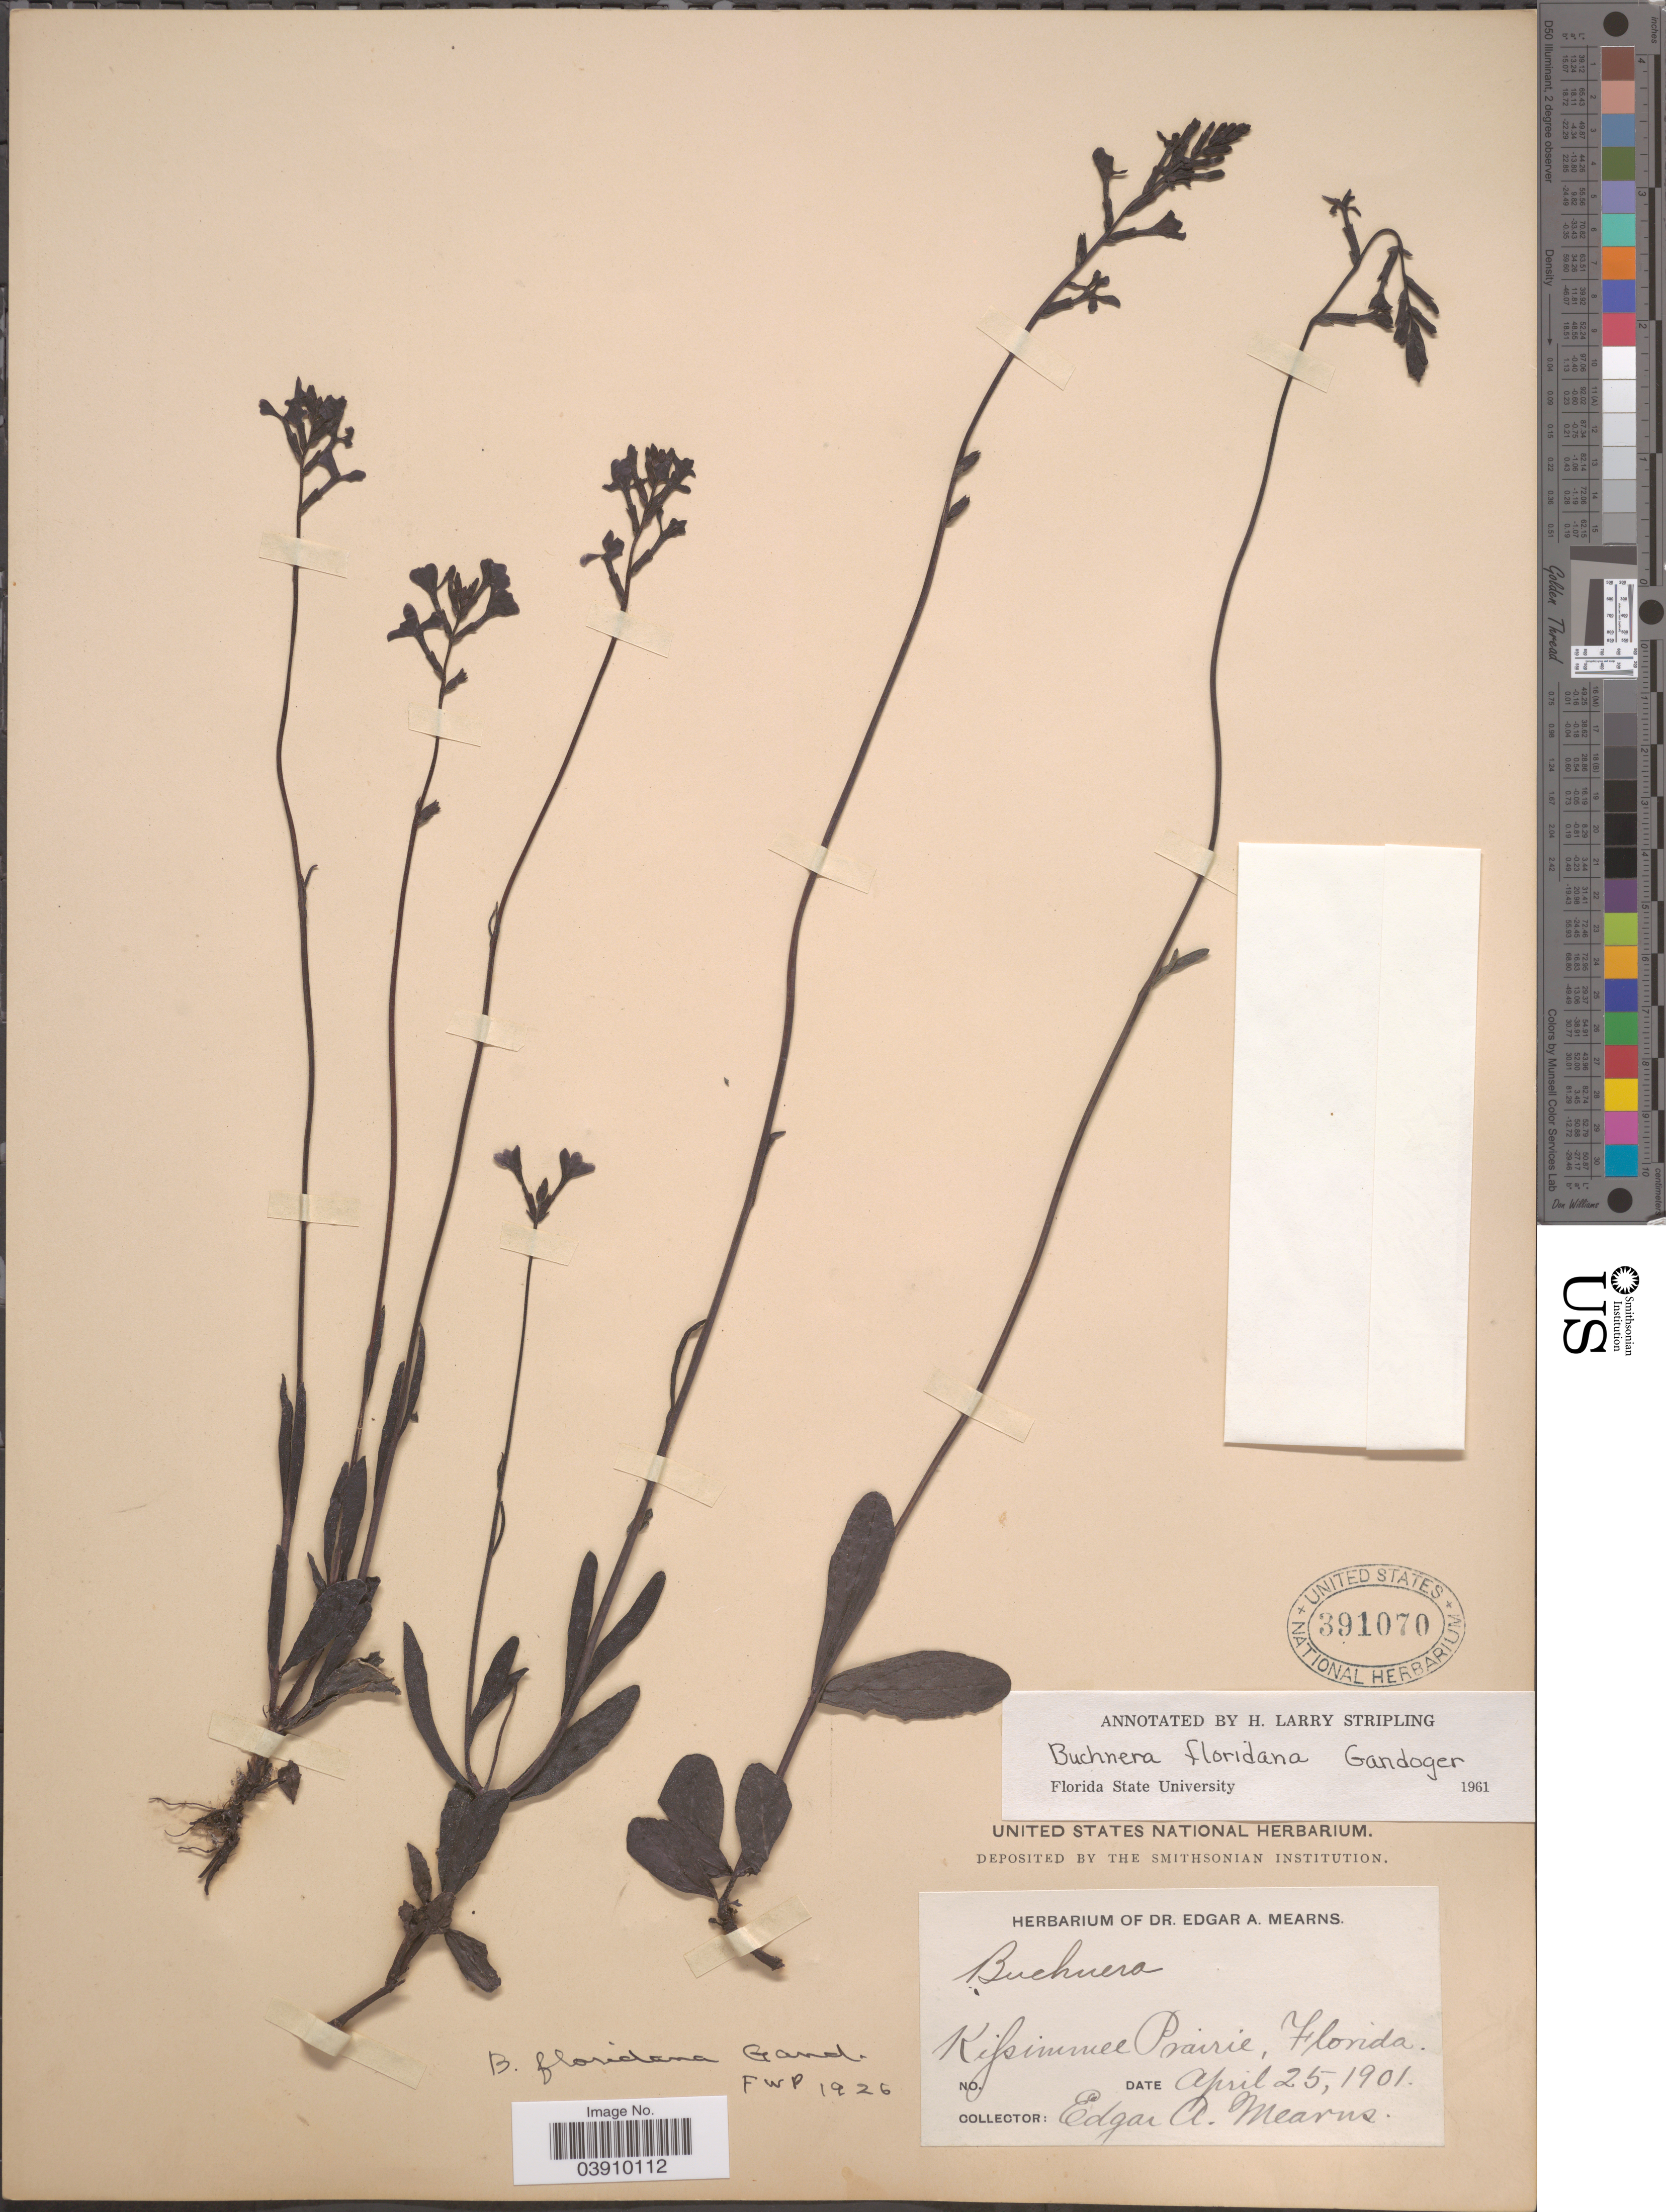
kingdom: Plantae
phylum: Tracheophyta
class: Magnoliopsida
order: Lamiales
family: Orobanchaceae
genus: Buchnera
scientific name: Buchnera floridana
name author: Gand.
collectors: E. A. Mearns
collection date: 1901-04-25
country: United States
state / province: Florida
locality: Kissimmee Prairie.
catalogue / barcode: US 391070